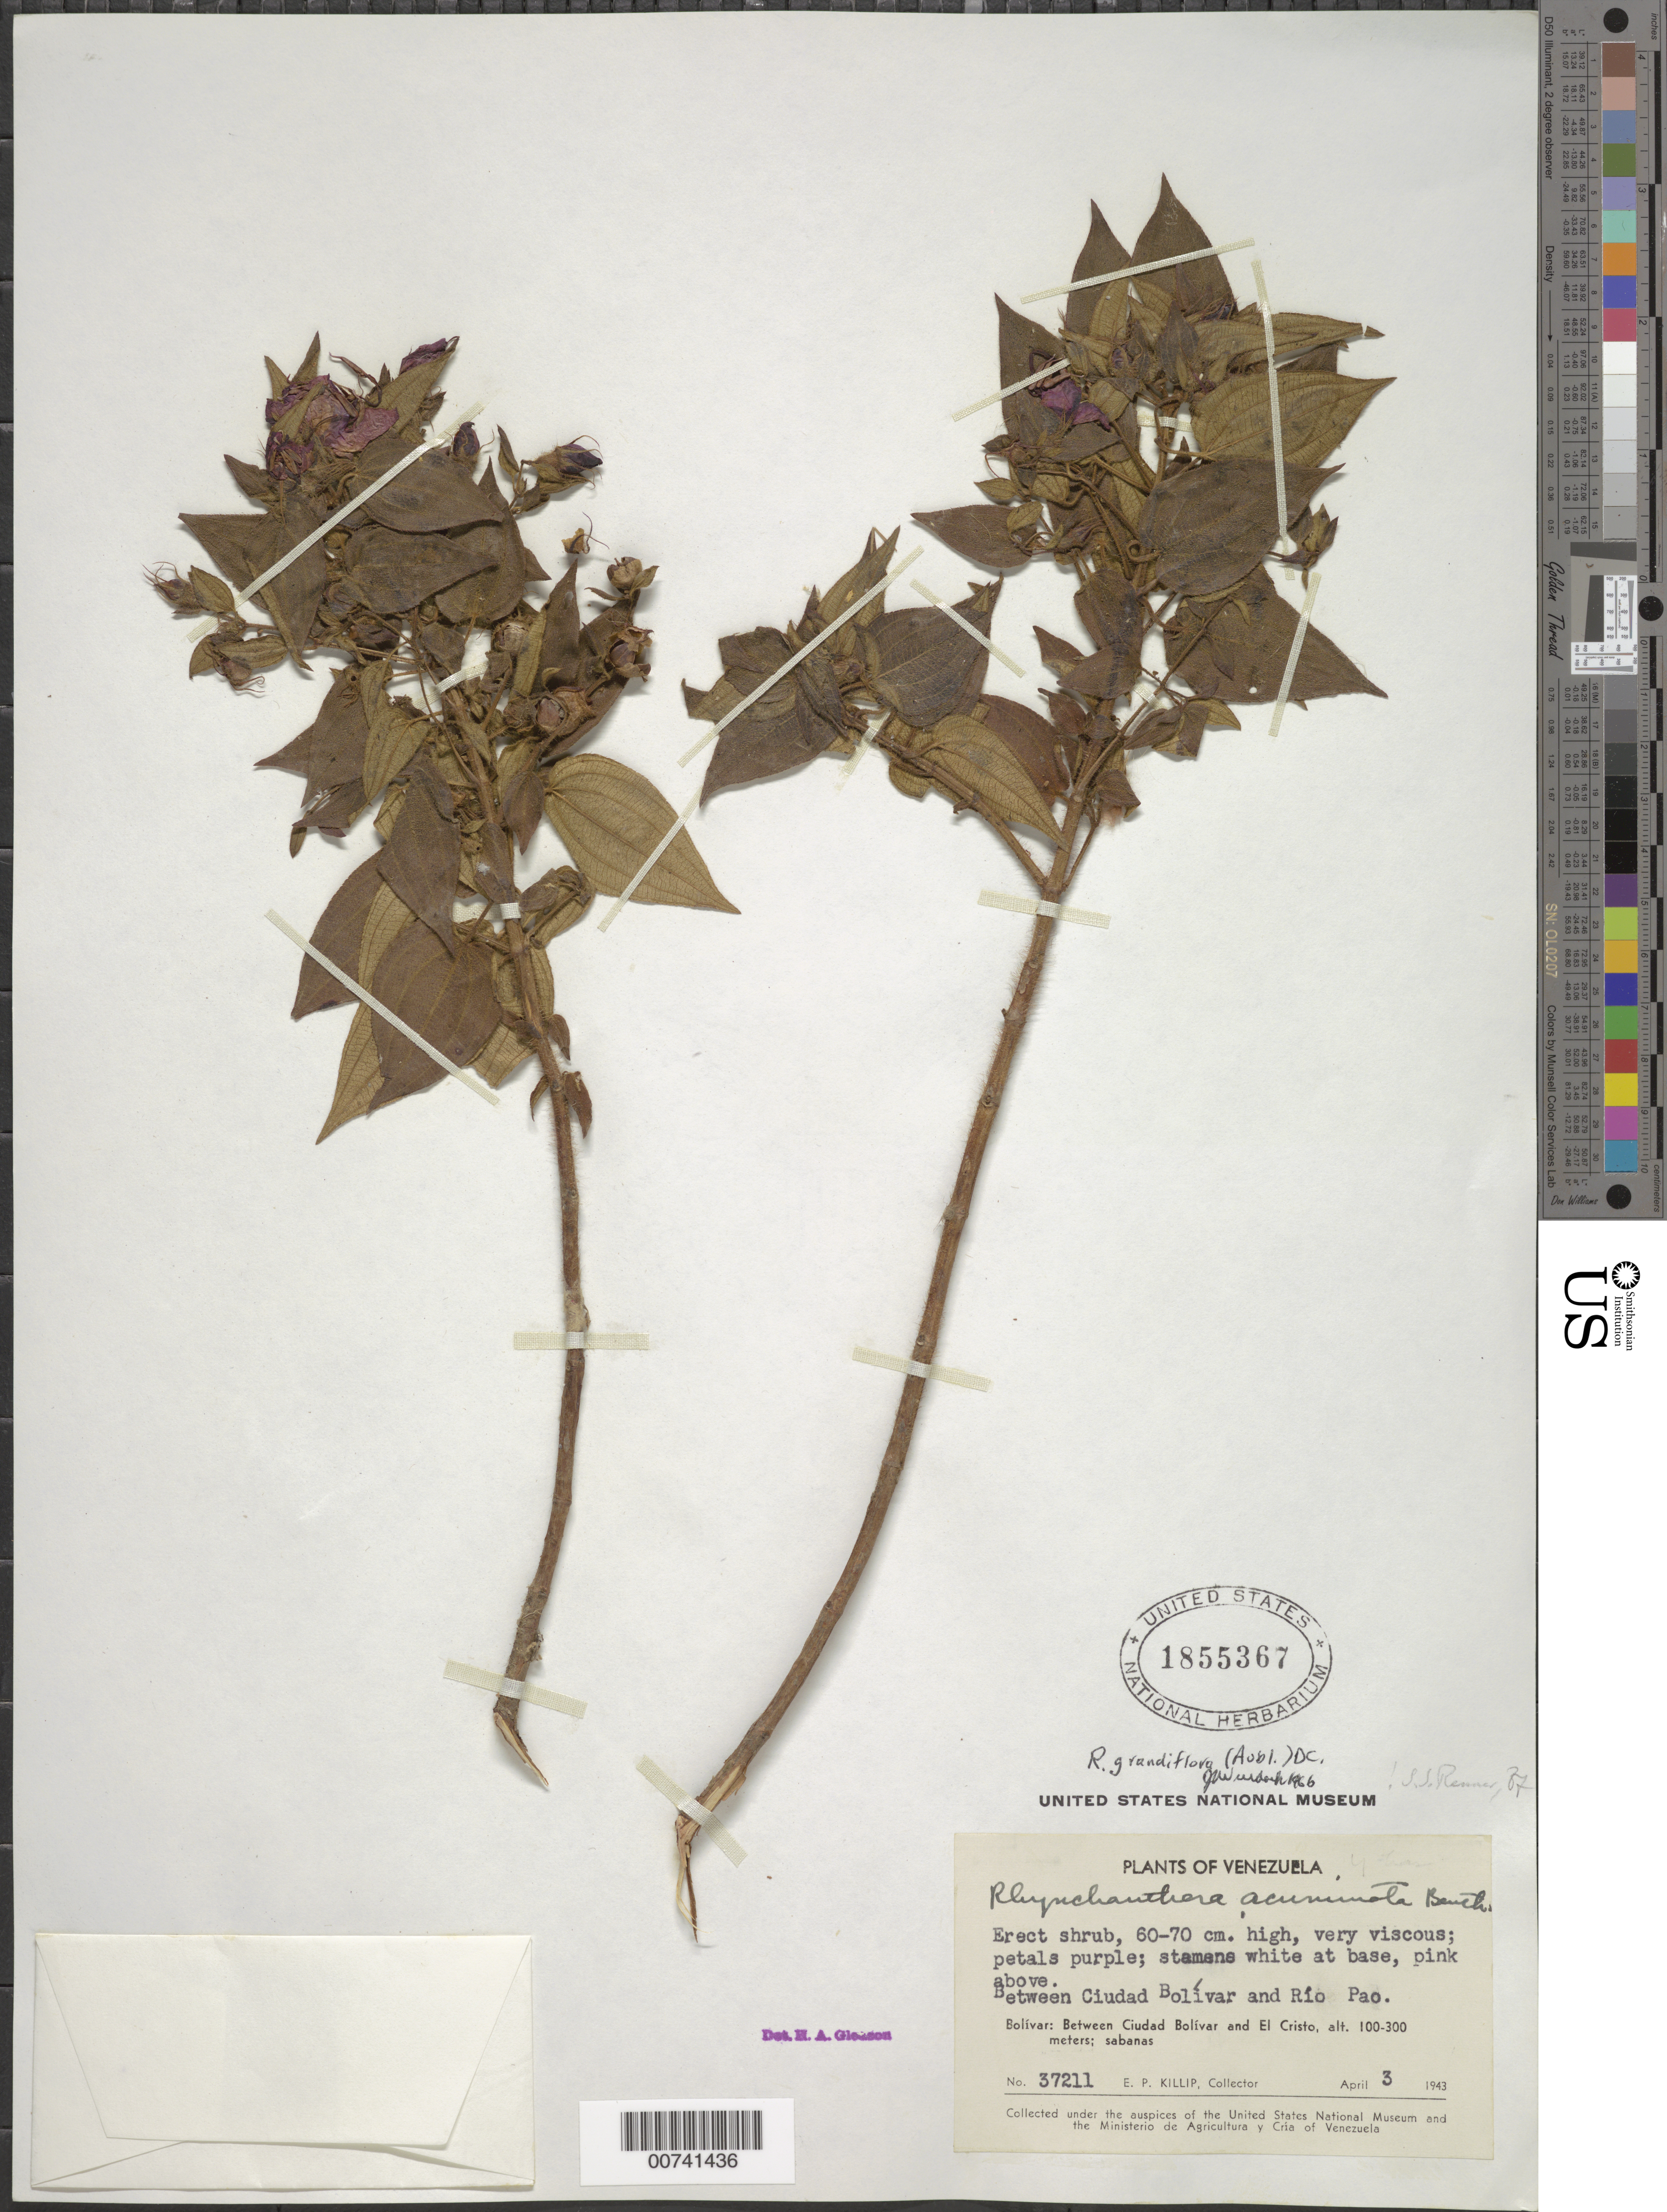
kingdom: Plantae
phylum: Tracheophyta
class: Magnoliopsida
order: Myrtales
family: Melastomataceae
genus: Rhynchanthera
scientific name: Rhynchanthera grandiflora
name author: (Aubl.) DC.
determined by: Renner, S. S.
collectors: E. P. Killip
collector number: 37211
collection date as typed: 3-Apr-43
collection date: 1943-04-03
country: Venezuela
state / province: Bolívar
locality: Ciudad Bolívar to Río Pao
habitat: Savanna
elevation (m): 100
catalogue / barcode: US 1855367